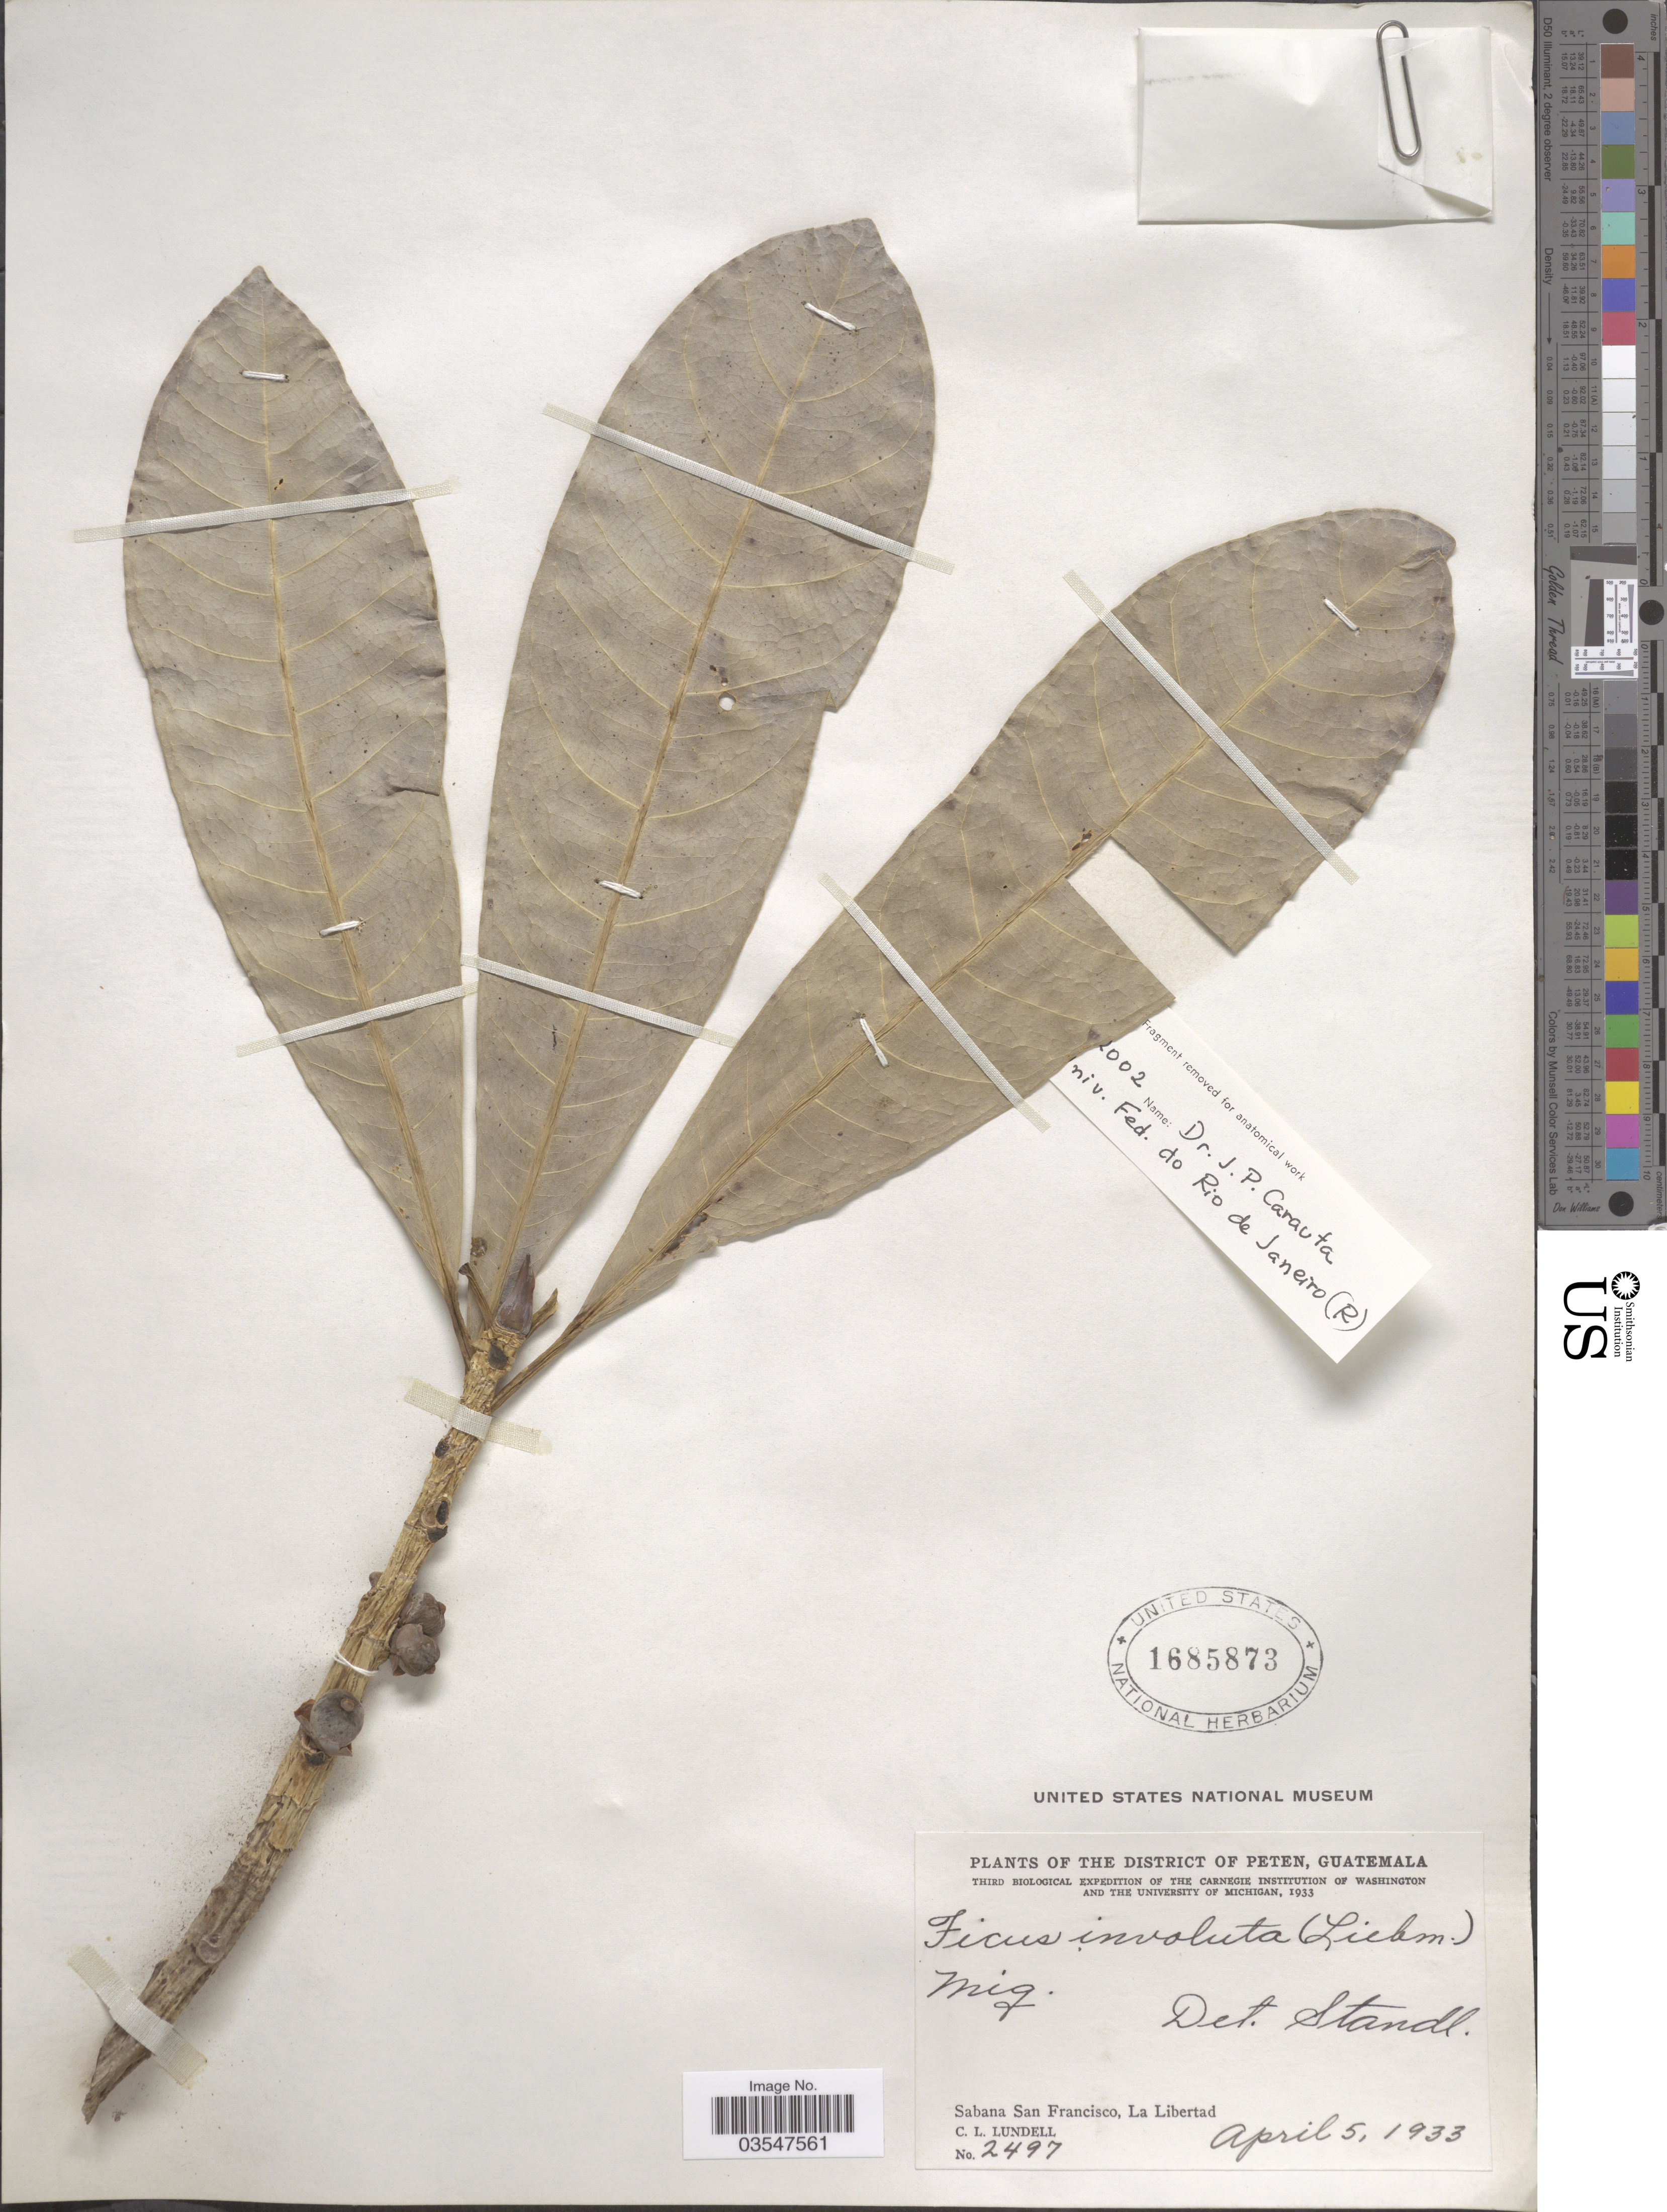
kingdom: Plantae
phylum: Tracheophyta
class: Magnoliopsida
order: Rosales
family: Moraceae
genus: Ficus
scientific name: Ficus obtusifolia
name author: Kunth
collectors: C. L. Lundell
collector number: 2497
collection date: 1933-04-05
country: Guatemala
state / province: El Peten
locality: The District of Peten. Sabana San Francisco, La Libertad.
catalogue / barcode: US 1685873